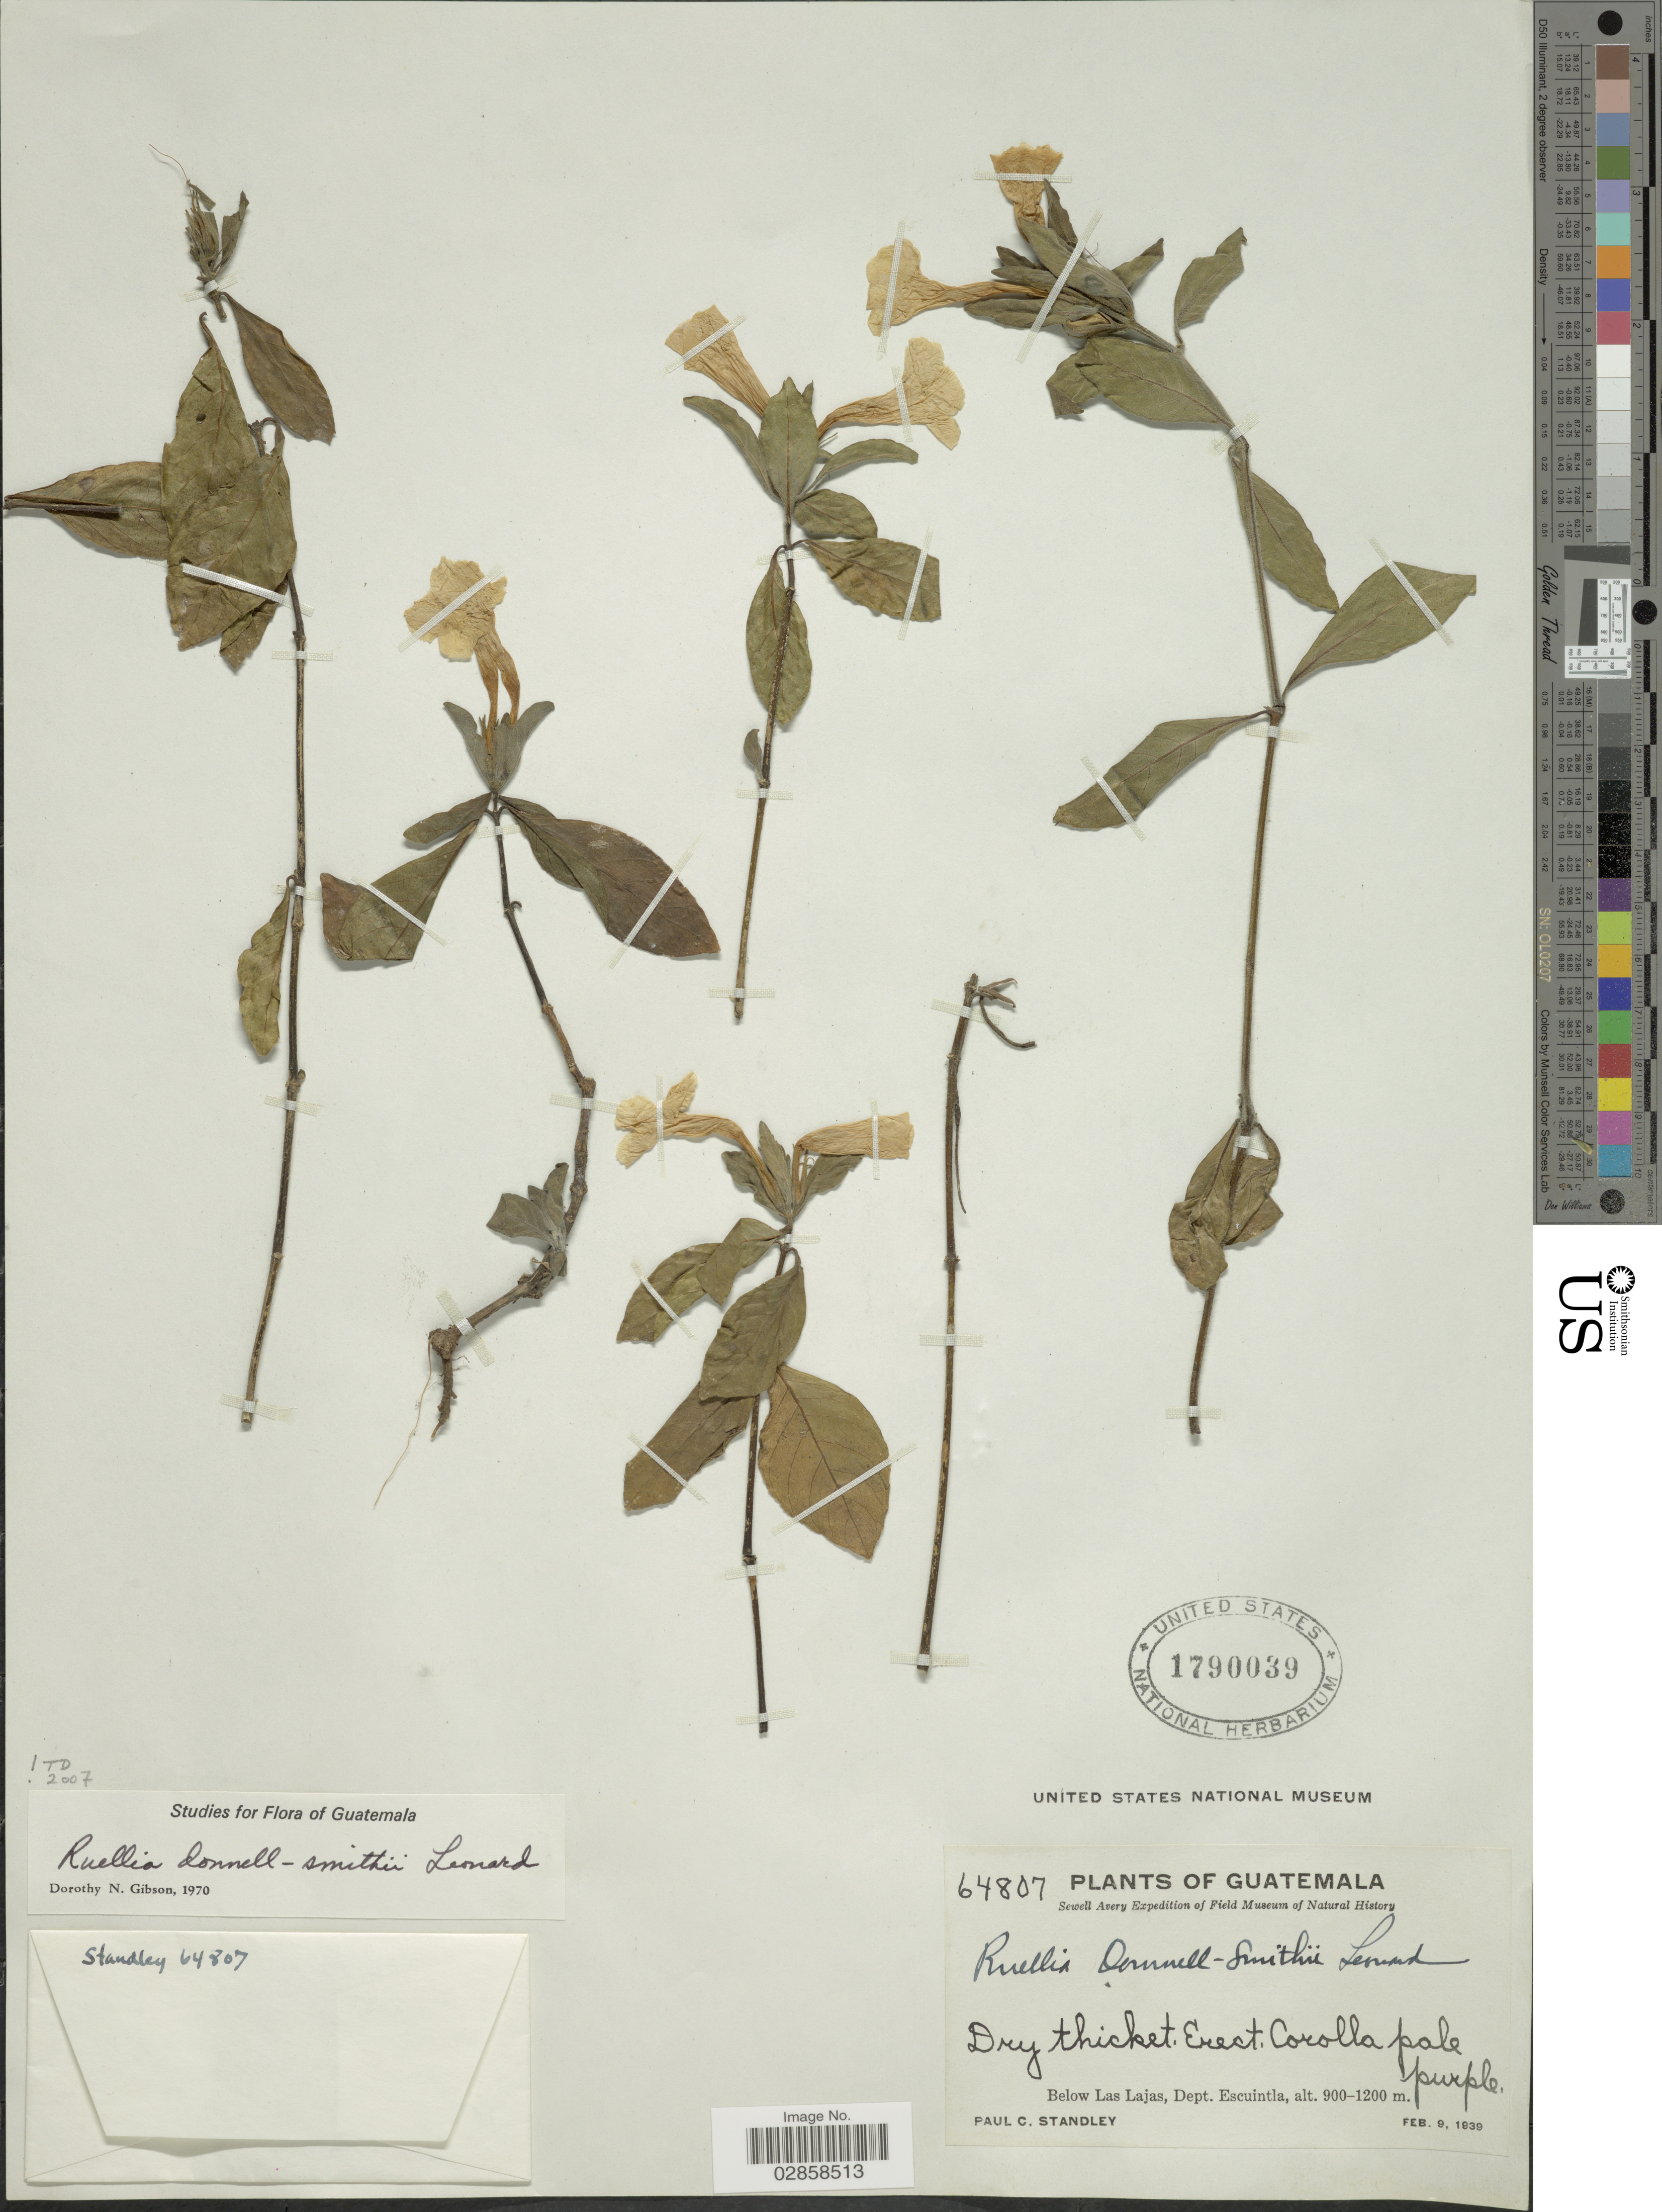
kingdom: Plantae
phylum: Tracheophyta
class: Magnoliopsida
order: Lamiales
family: Acanthaceae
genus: Ruellia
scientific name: Ruellia donnell-smithii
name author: Leonard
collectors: P. C. Standley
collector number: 64807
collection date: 1939-02-09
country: Guatemala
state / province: Escuintla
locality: Below Las Lajas, Dept. Escuintla.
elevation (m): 900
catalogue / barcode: US 1790039